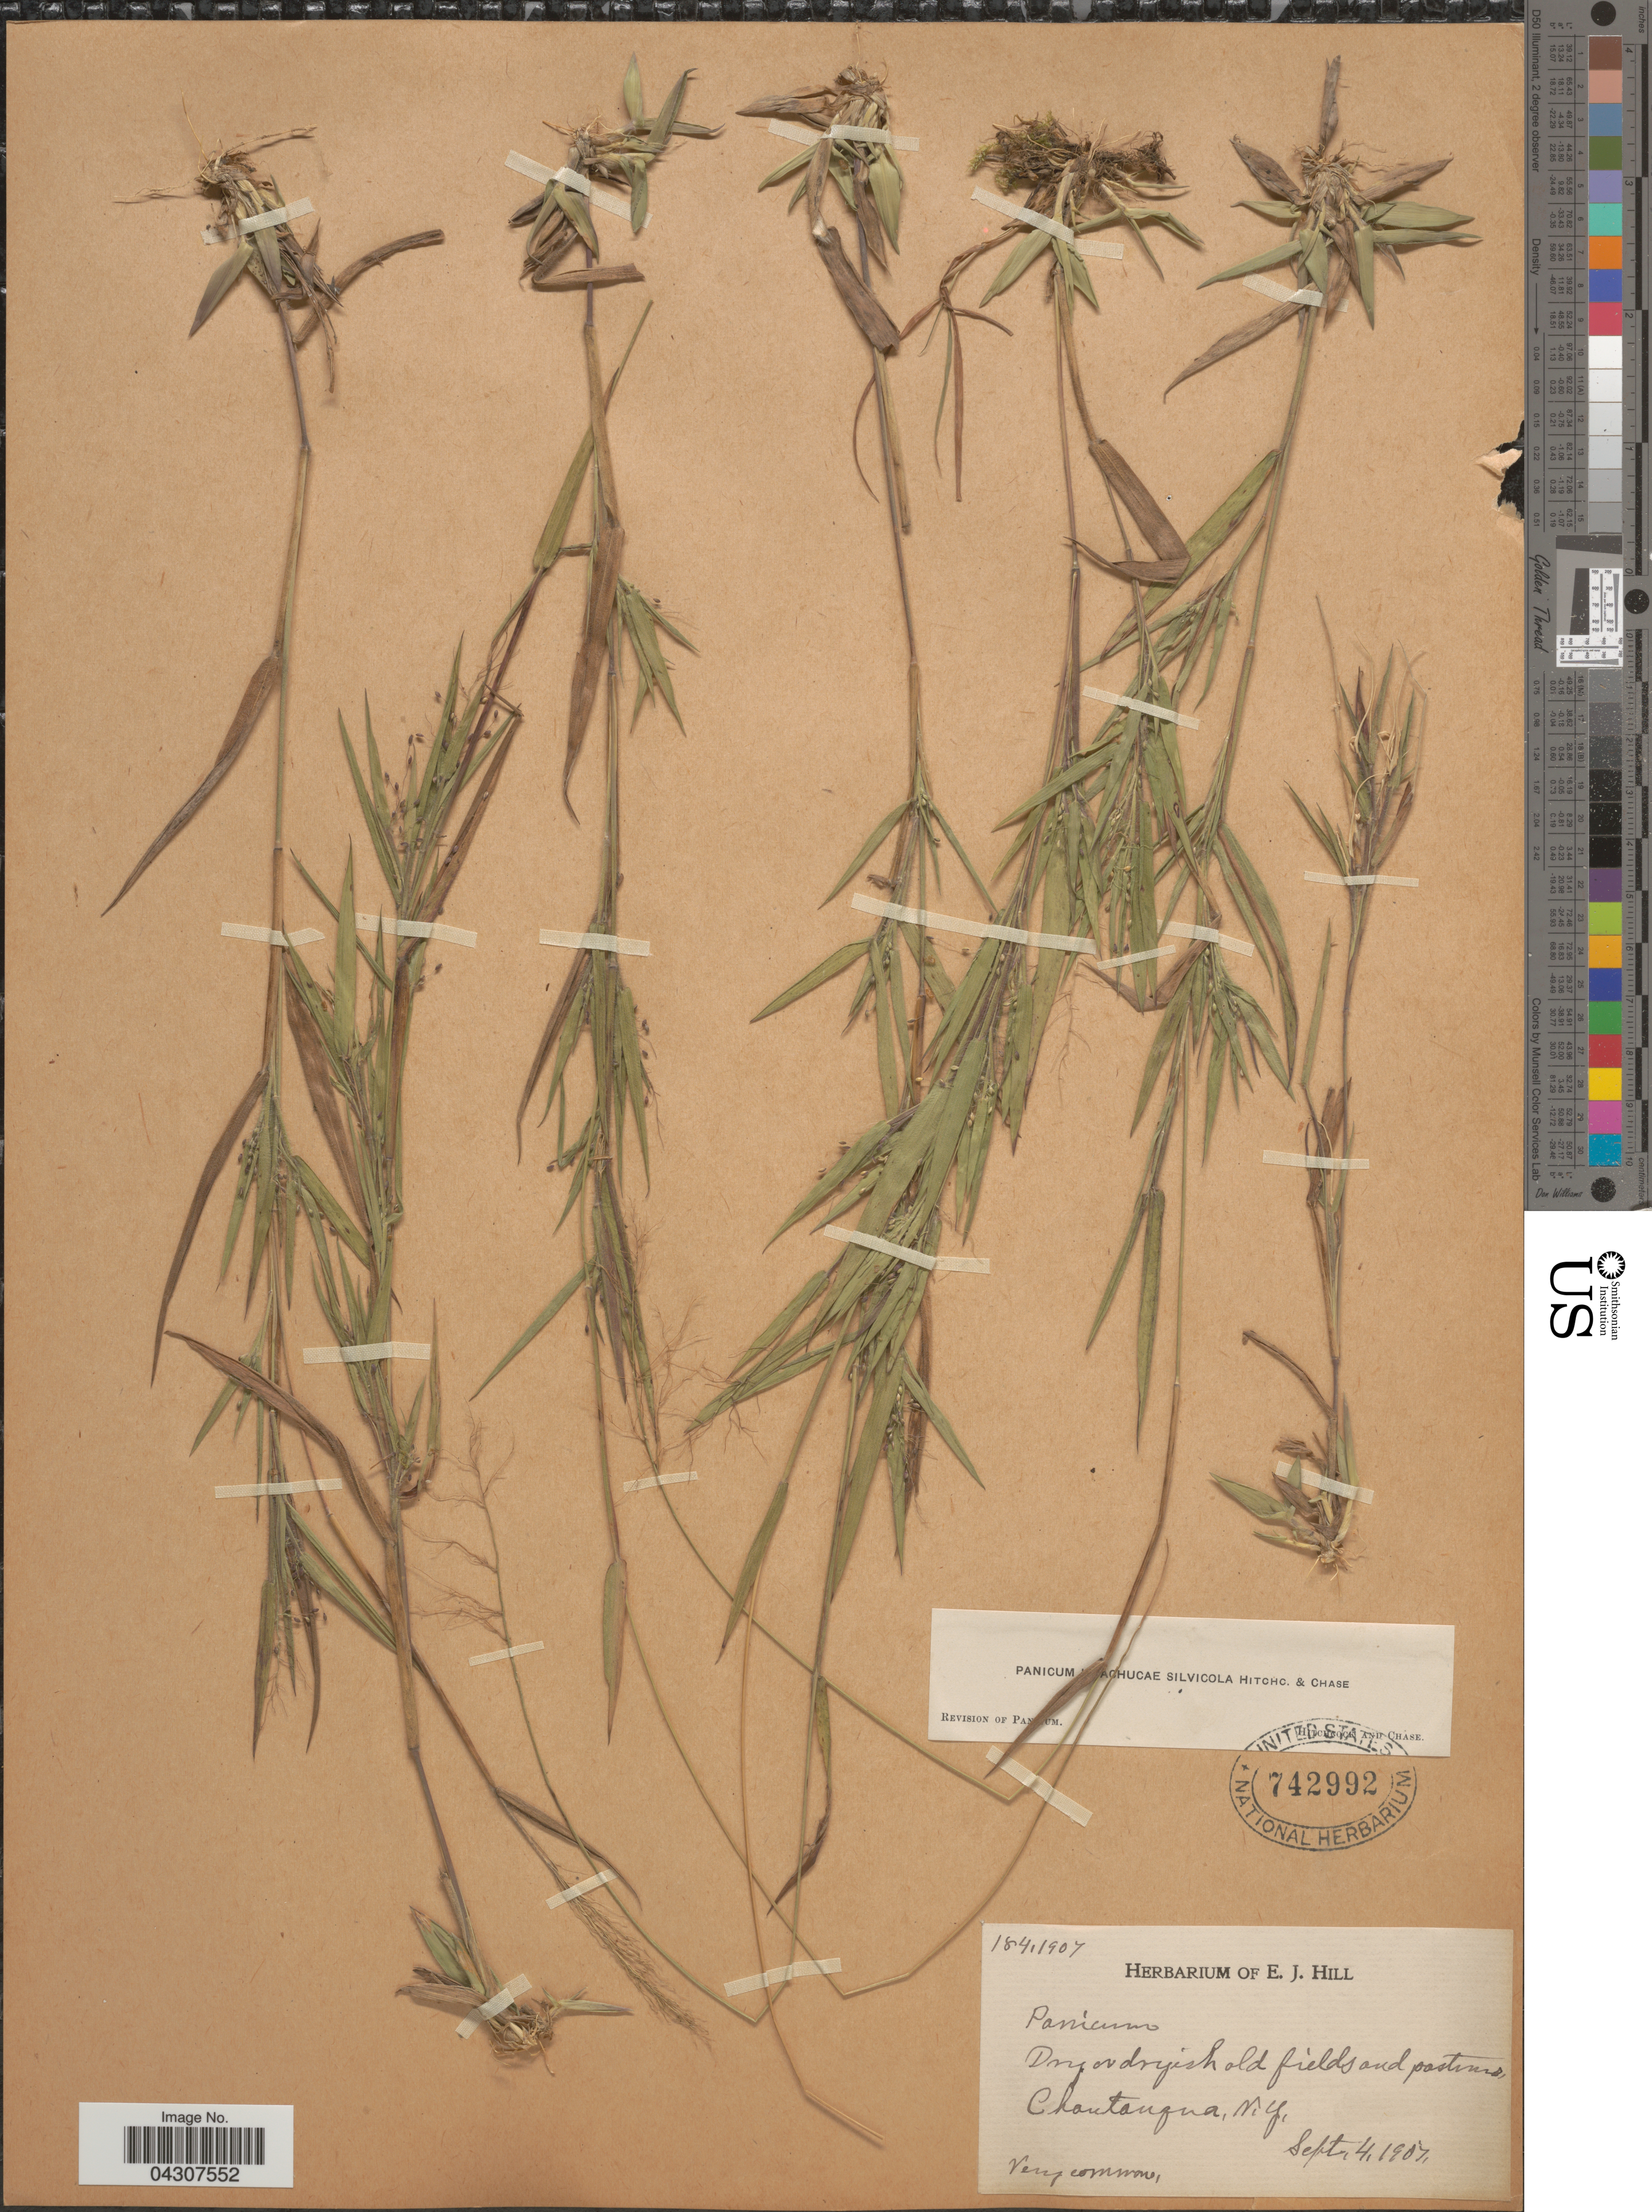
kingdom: Plantae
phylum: Tracheophyta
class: Liliopsida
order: Poales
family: Poaceae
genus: Dichanthelium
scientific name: Dichanthelium acuminatum var. acuminatum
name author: (Sw.) Gould & C.A. Clark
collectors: Ex herb. E. J. Hill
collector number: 184,1907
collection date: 1907-09-04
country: United States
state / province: New York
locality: Dry or dryish old fields and pastures Chautauqua.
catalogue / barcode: US 742992